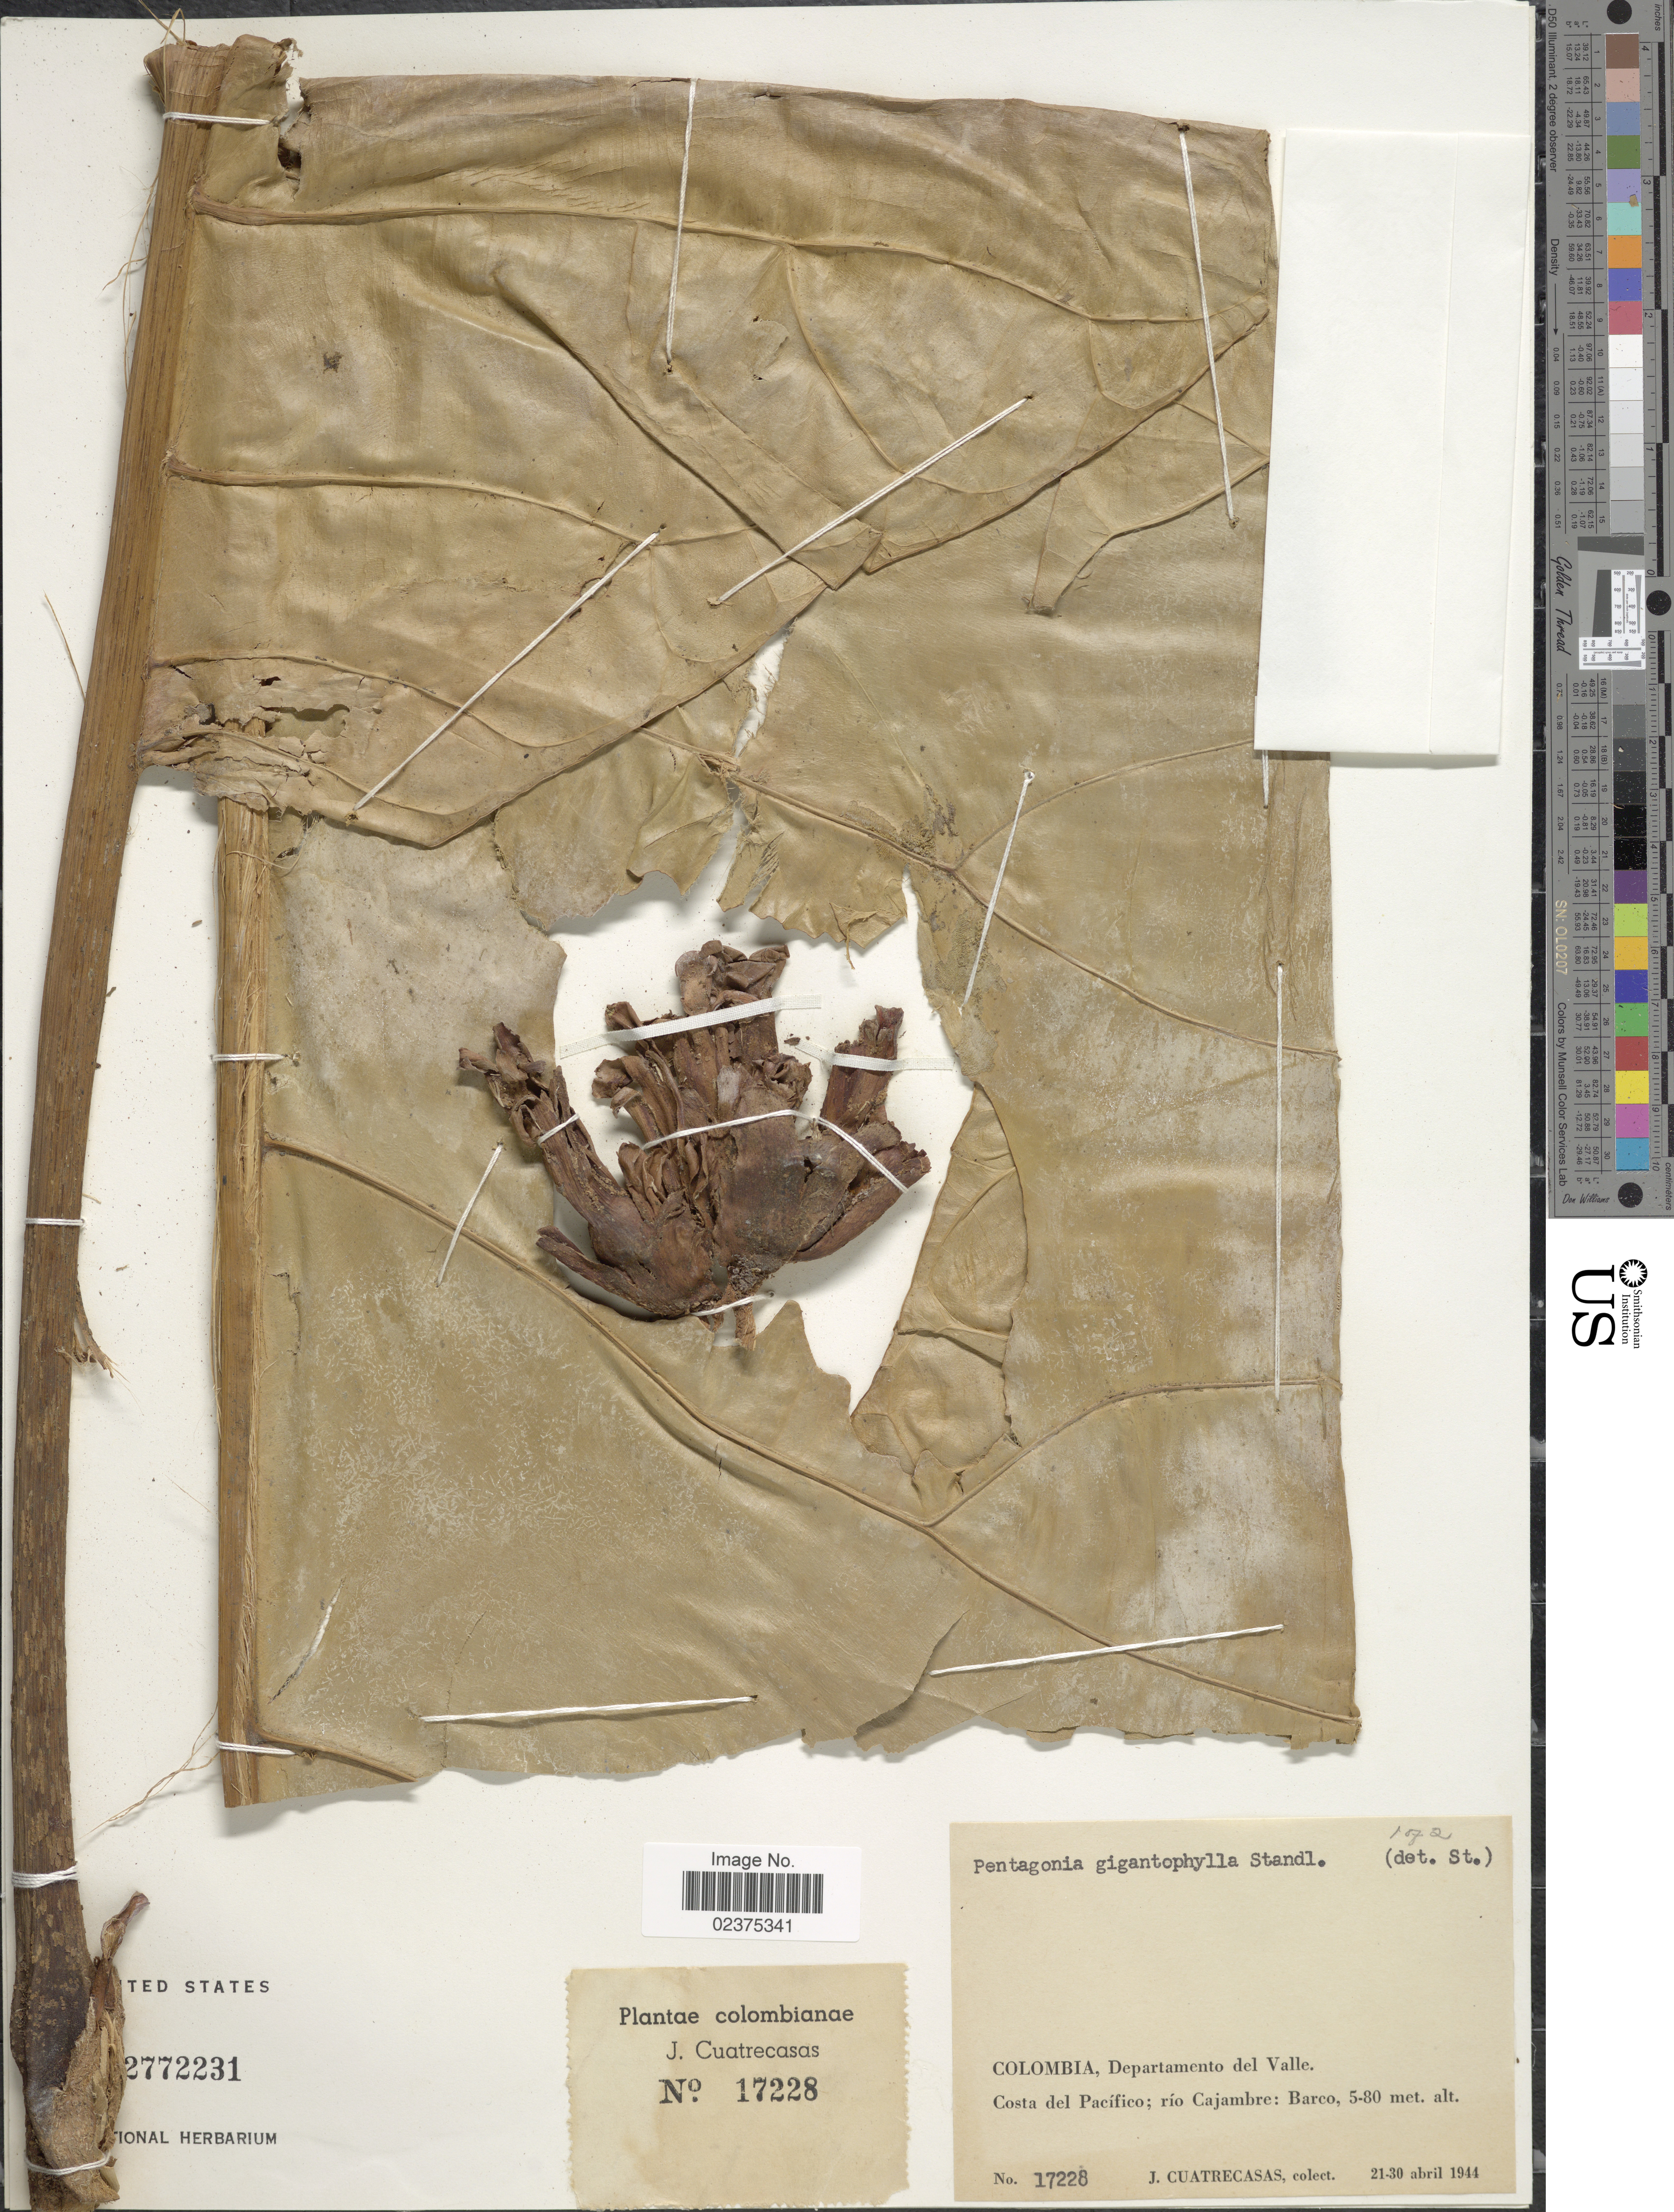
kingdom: Plantae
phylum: Tracheophyta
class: Magnoliopsida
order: Gentianales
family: Rubiaceae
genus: Pentagonia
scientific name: Pentagonia gigantophylla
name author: Standl. ex Steyerm.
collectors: J. Cuatrecasas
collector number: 17228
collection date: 1944-04-21/1944-04-30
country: Colombia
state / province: Valle del Cauca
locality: Departamento del Valle, Costa del Pacífico; río Cajambre. Barco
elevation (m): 5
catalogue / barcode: US 2772231